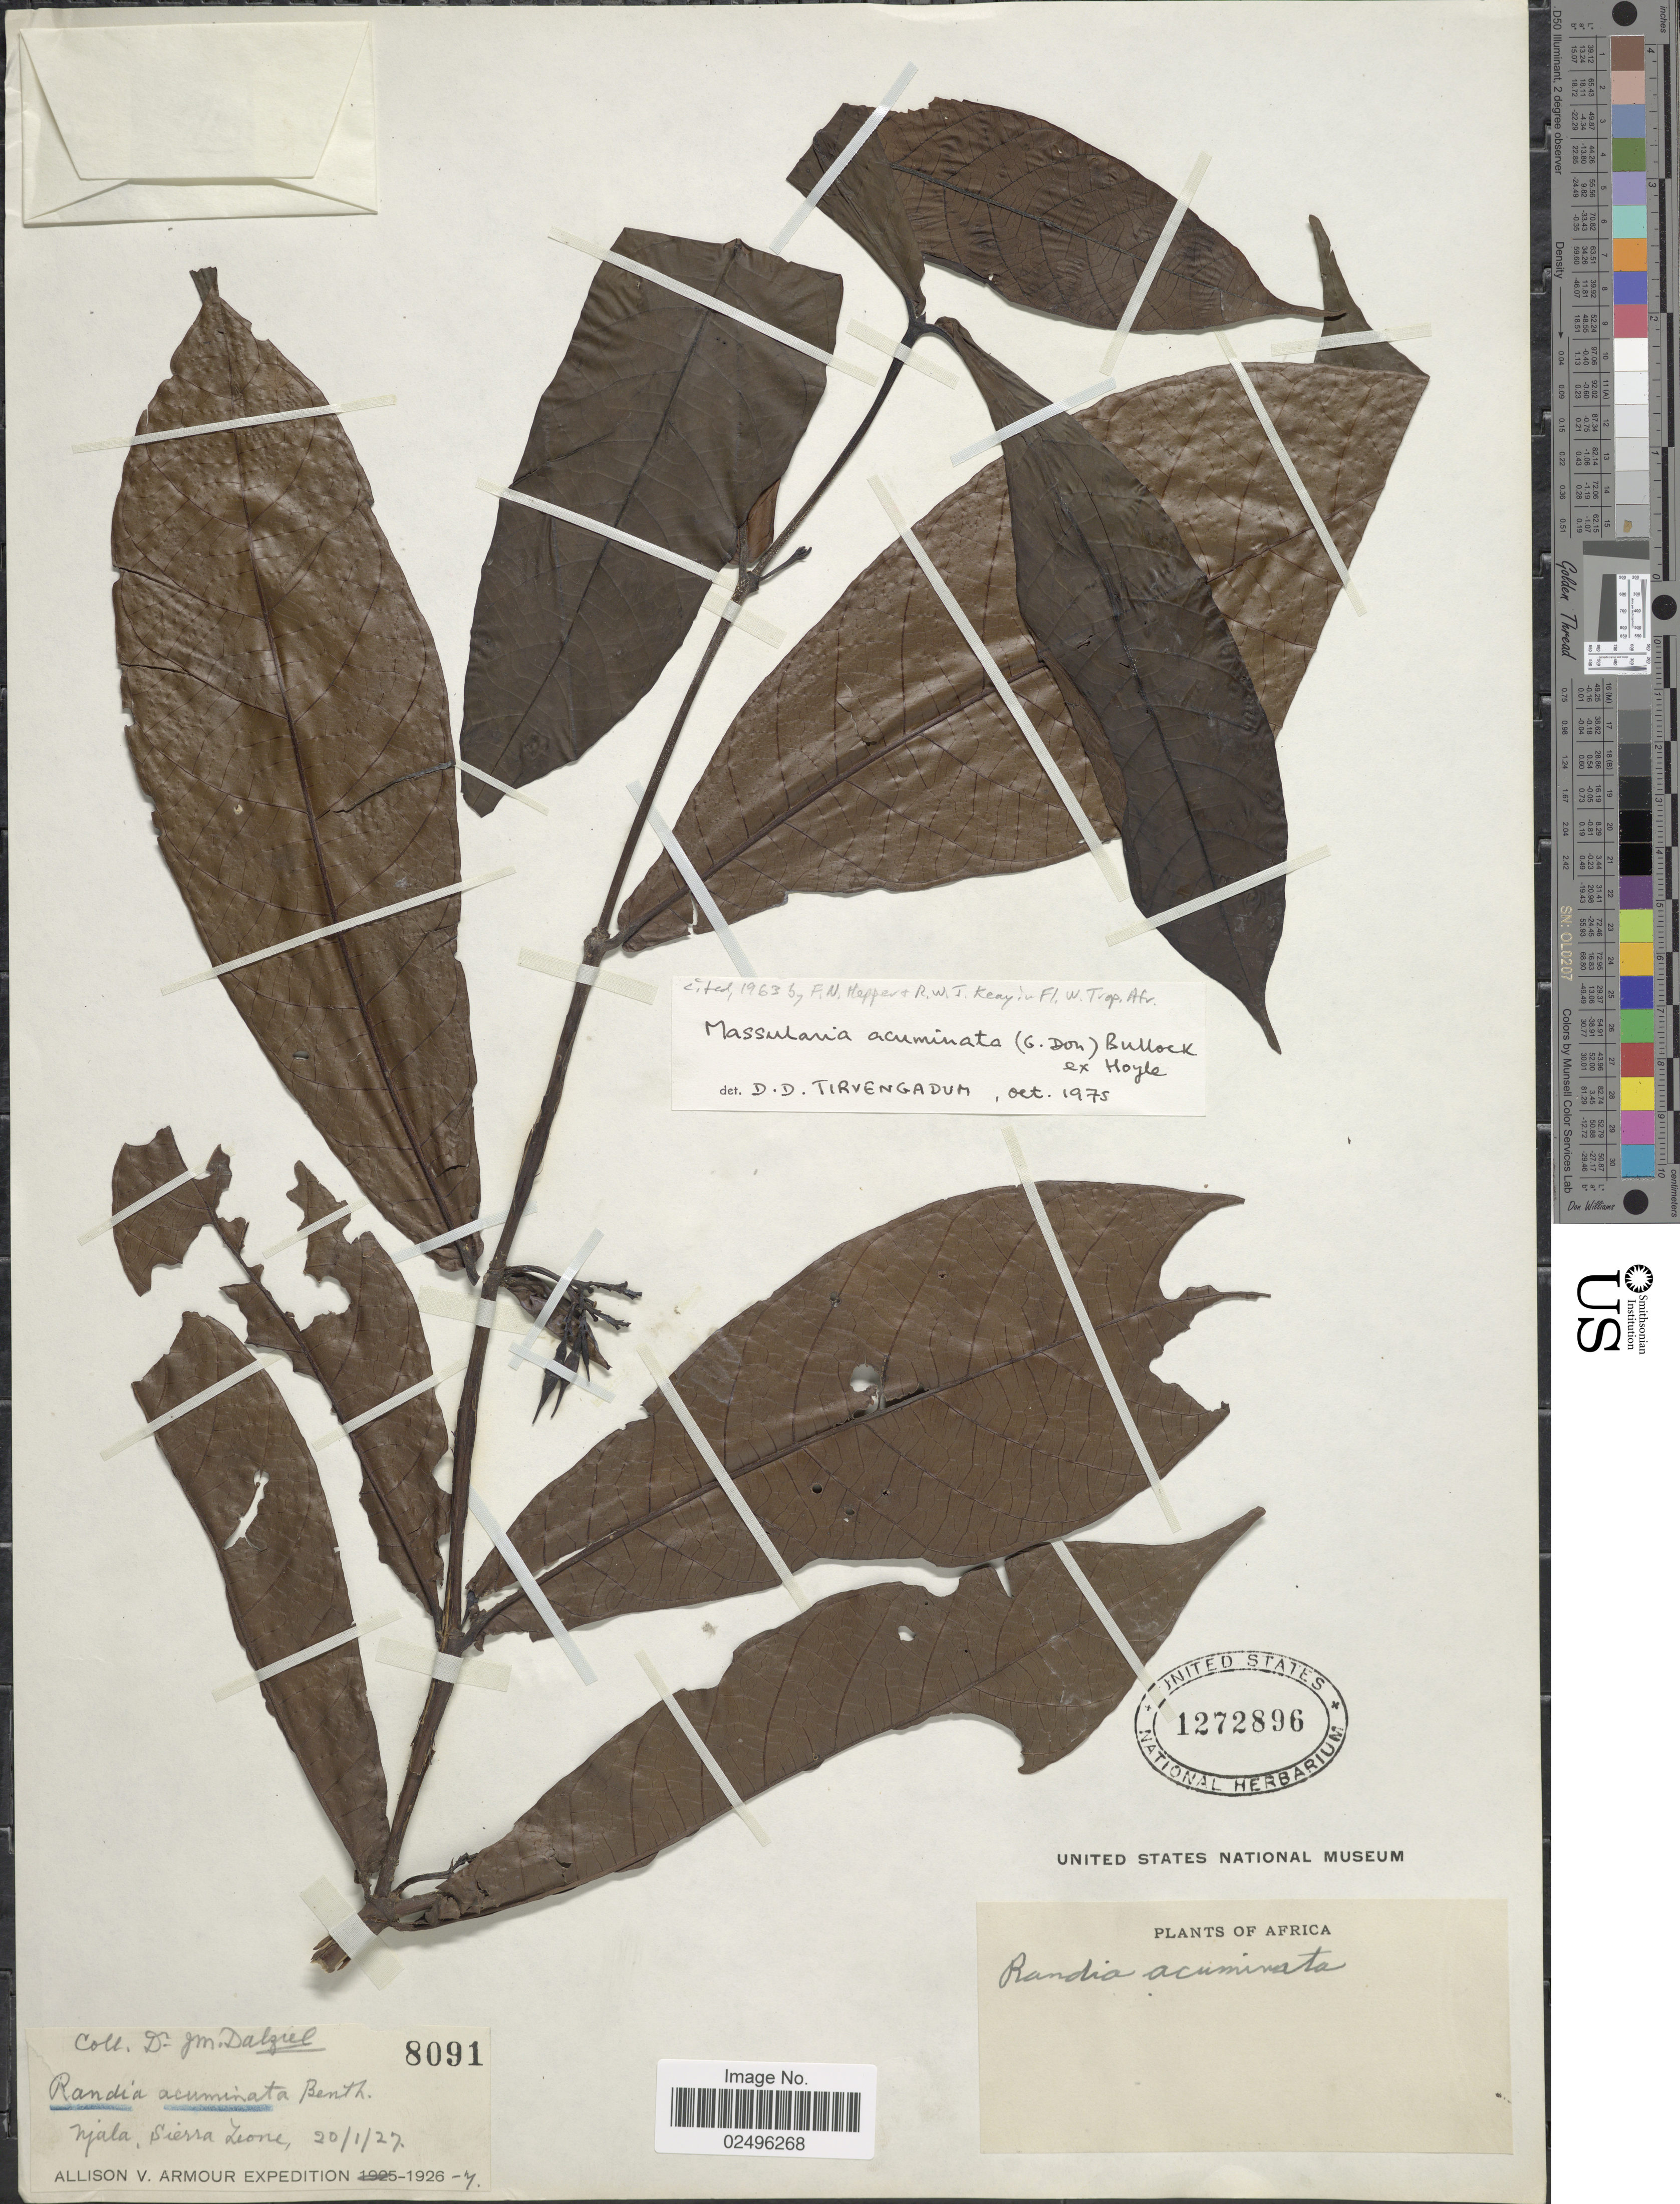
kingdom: Plantae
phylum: Tracheophyta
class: Magnoliopsida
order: Gentianales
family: Rubiaceae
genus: Massularia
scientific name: Massularia acuminata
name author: (G. Don) Bullock ex Hoyle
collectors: J. Dalziel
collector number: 8091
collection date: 1927-01-20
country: Sierra Leone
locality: Njala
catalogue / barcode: US 1272896